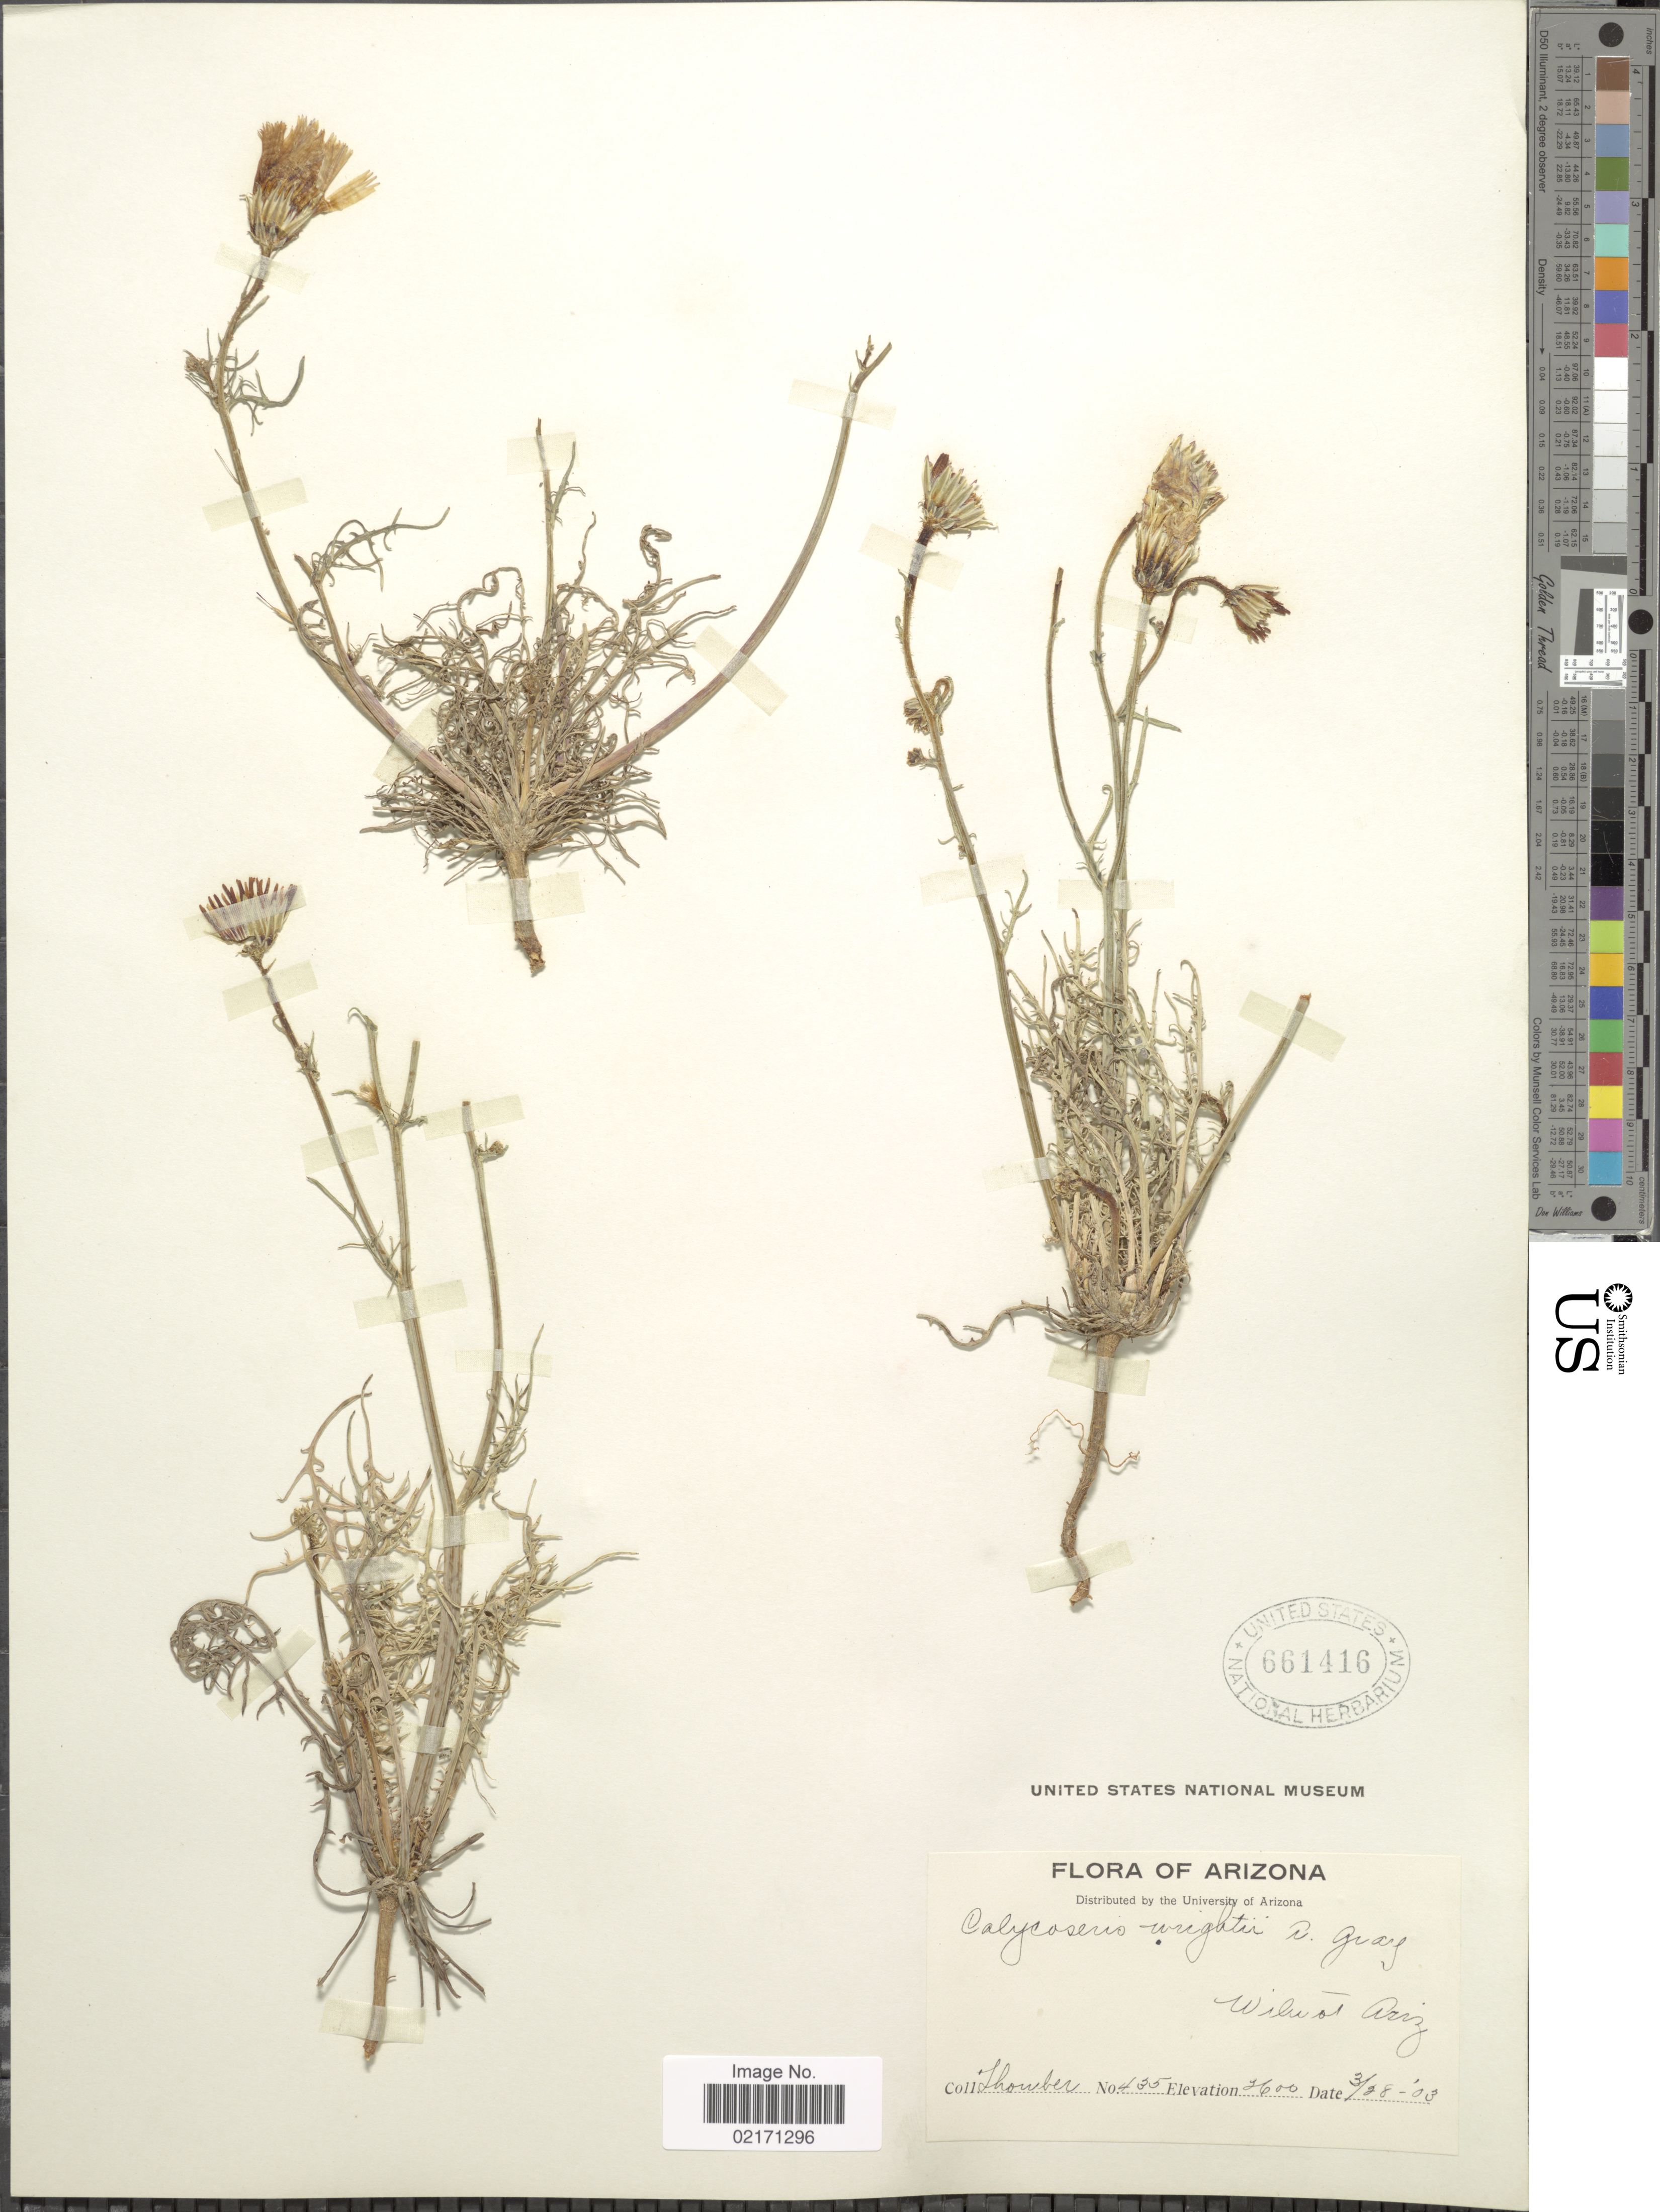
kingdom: Plantae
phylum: Tracheophyta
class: Magnoliopsida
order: Asterales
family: Asteraceae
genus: Calycoseris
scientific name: Calycoseris wrightii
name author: A. Gray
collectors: J. Thornber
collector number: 435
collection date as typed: Transcribed d/m/y: 28/3/03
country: United States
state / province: Arizona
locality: Wilmot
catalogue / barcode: US 661416